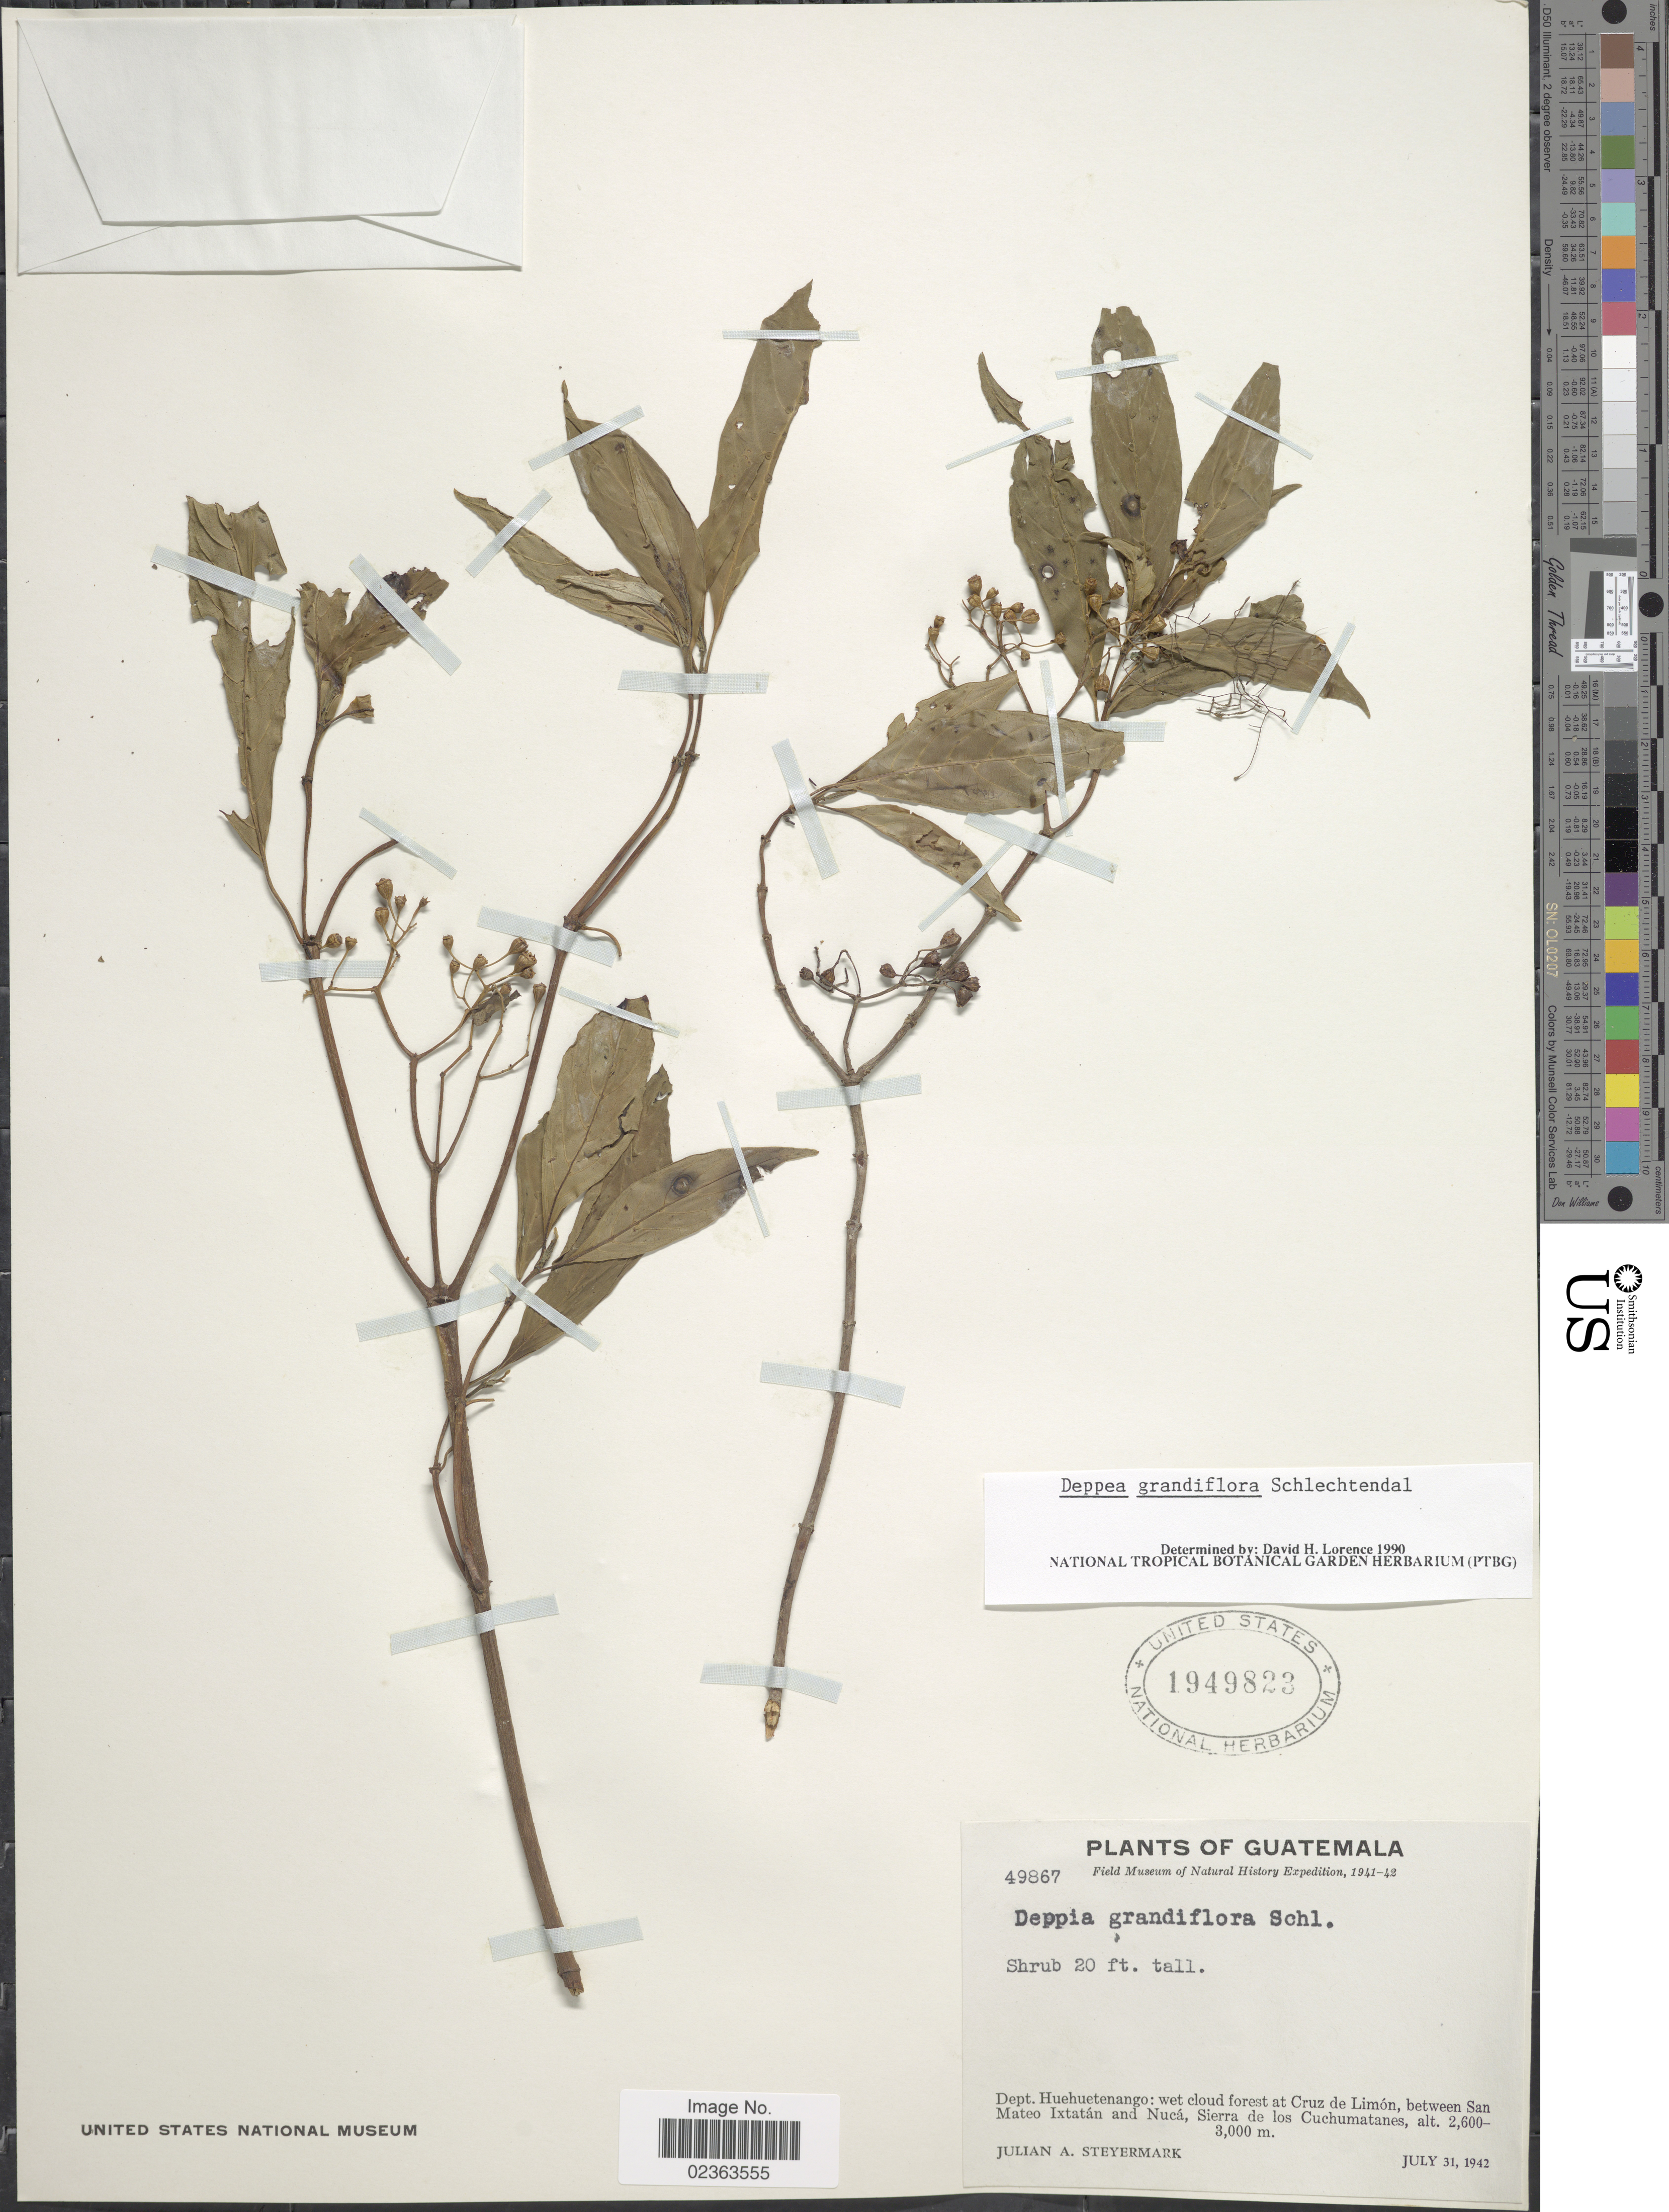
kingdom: Plantae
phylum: Tracheophyta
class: Magnoliopsida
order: Gentianales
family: Rubiaceae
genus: Deppea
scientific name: Deppea grandiflora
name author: Schltdl.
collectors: J. Steyermark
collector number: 49867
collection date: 1942-07-31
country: Guatemala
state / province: Huehuetenango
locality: Dept. Huehuetenango: wet cloud forest at Cruz de Limón, between San Mateo Ixtatán and Nucá, Sierra de los Cuchumatanes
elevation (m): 2600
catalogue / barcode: US 1949823